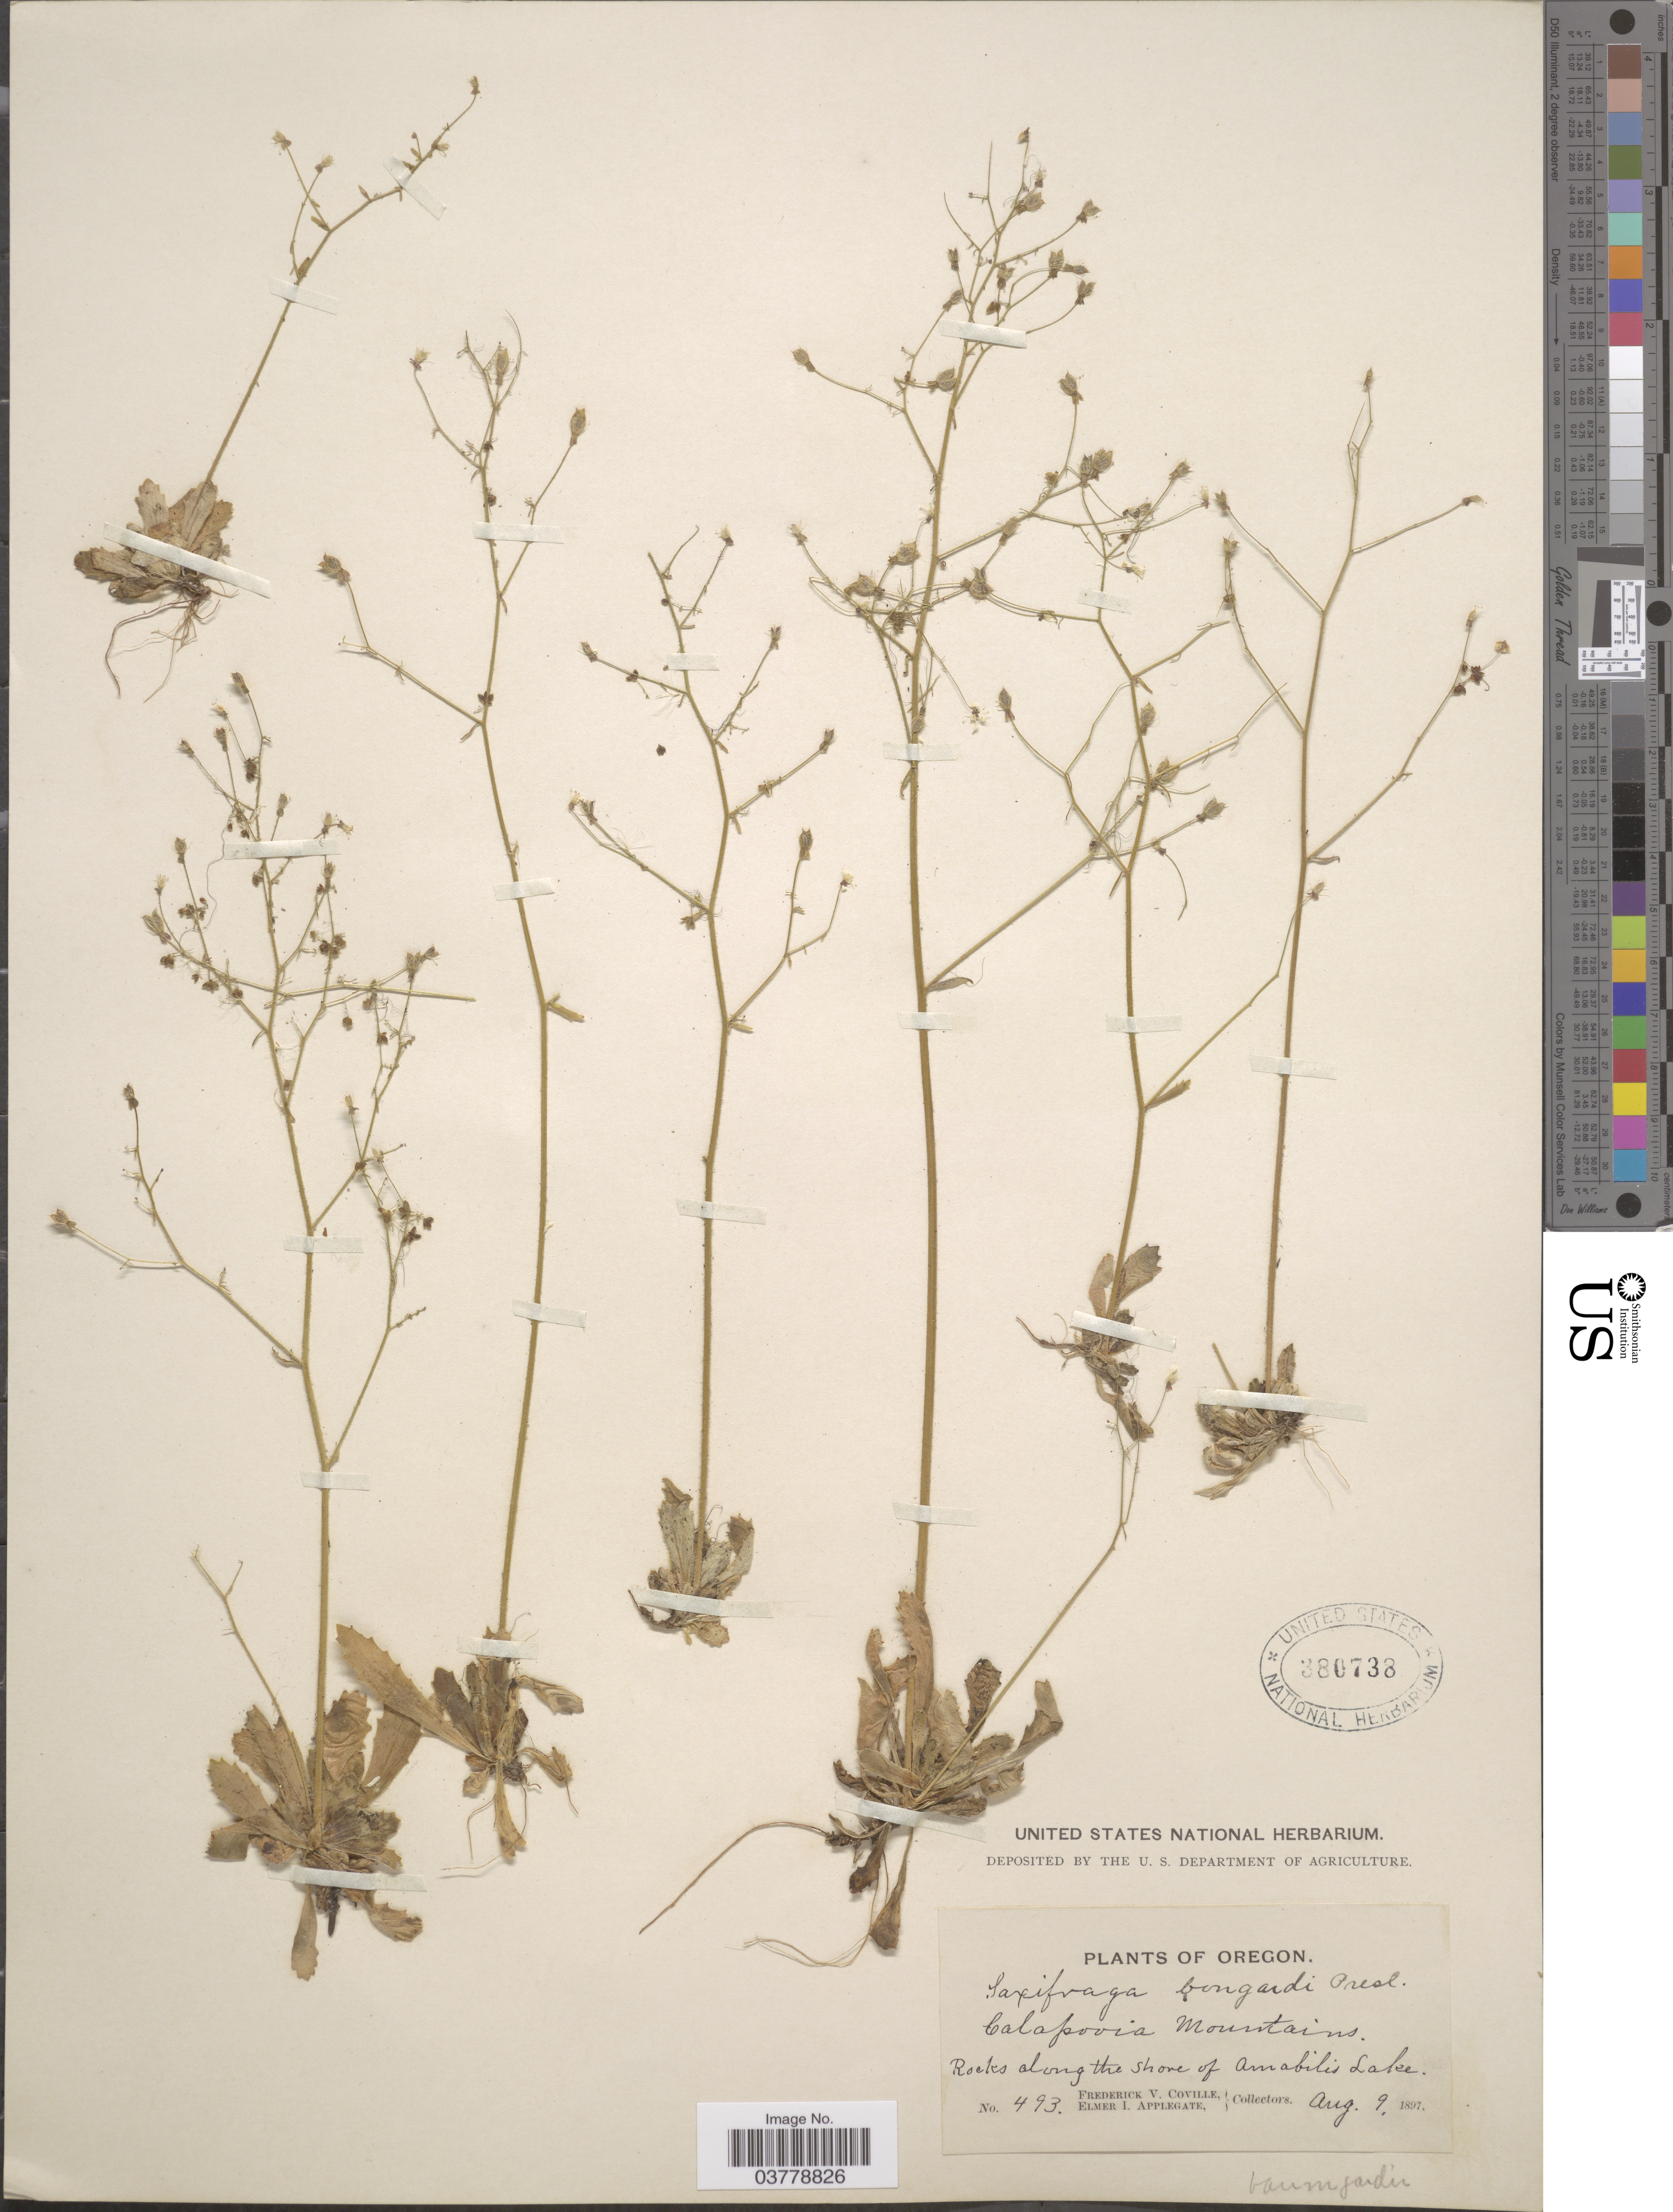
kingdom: Plantae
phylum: Tracheophyta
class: Magnoliopsida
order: Saxifragales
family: Saxifragaceae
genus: Micranthes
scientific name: Micranthes ferruginea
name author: (Graham) Brouillet & Gornall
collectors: F. V. Coville & E. I. Applegate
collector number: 493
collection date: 1897-08-09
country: United States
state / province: Oregon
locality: Calapooia Mountains. Rocks along the shore of Amabilis Lake.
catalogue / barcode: US 380738